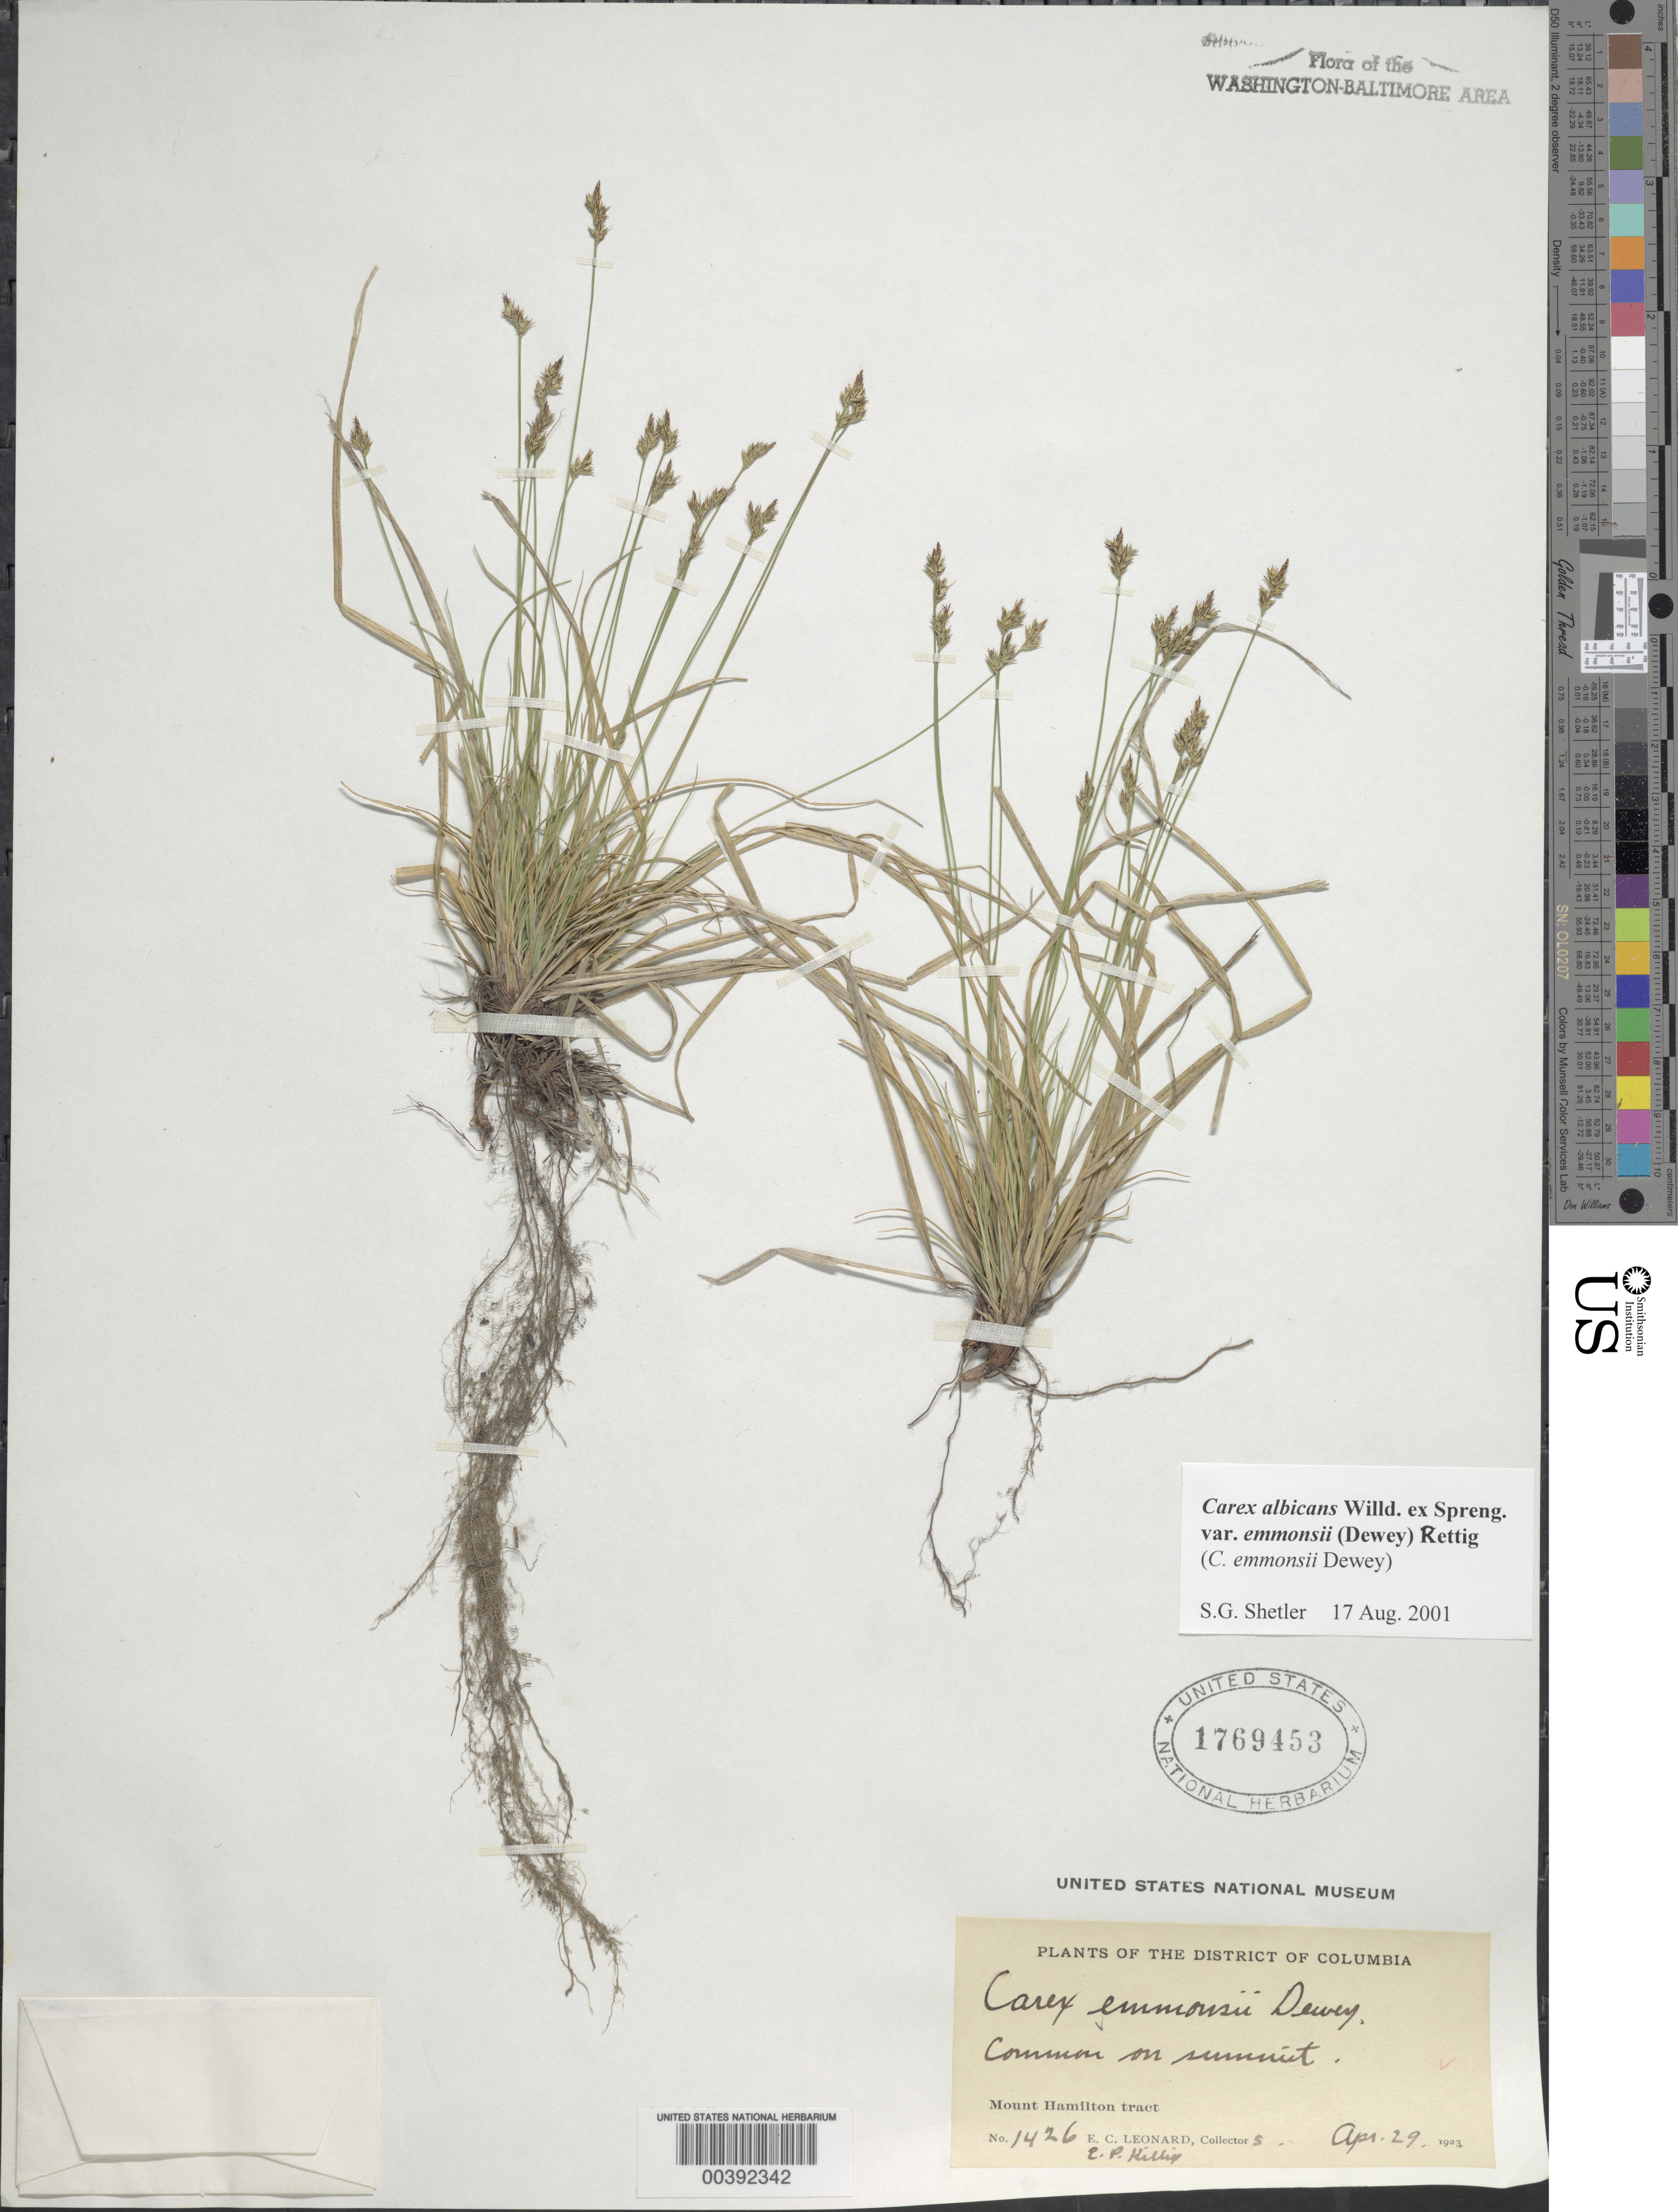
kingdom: Plantae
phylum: Tracheophyta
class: Liliopsida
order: Poales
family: Cyperaceae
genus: Carex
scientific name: Carex emmonsii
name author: Dewey ex Torr.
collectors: E. C. Leonard & E. P. Killip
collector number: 1426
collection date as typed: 29 Apr 1923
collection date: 1923-04-29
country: United States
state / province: District of Columbia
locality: Mount Hamilton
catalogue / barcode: US 1769453